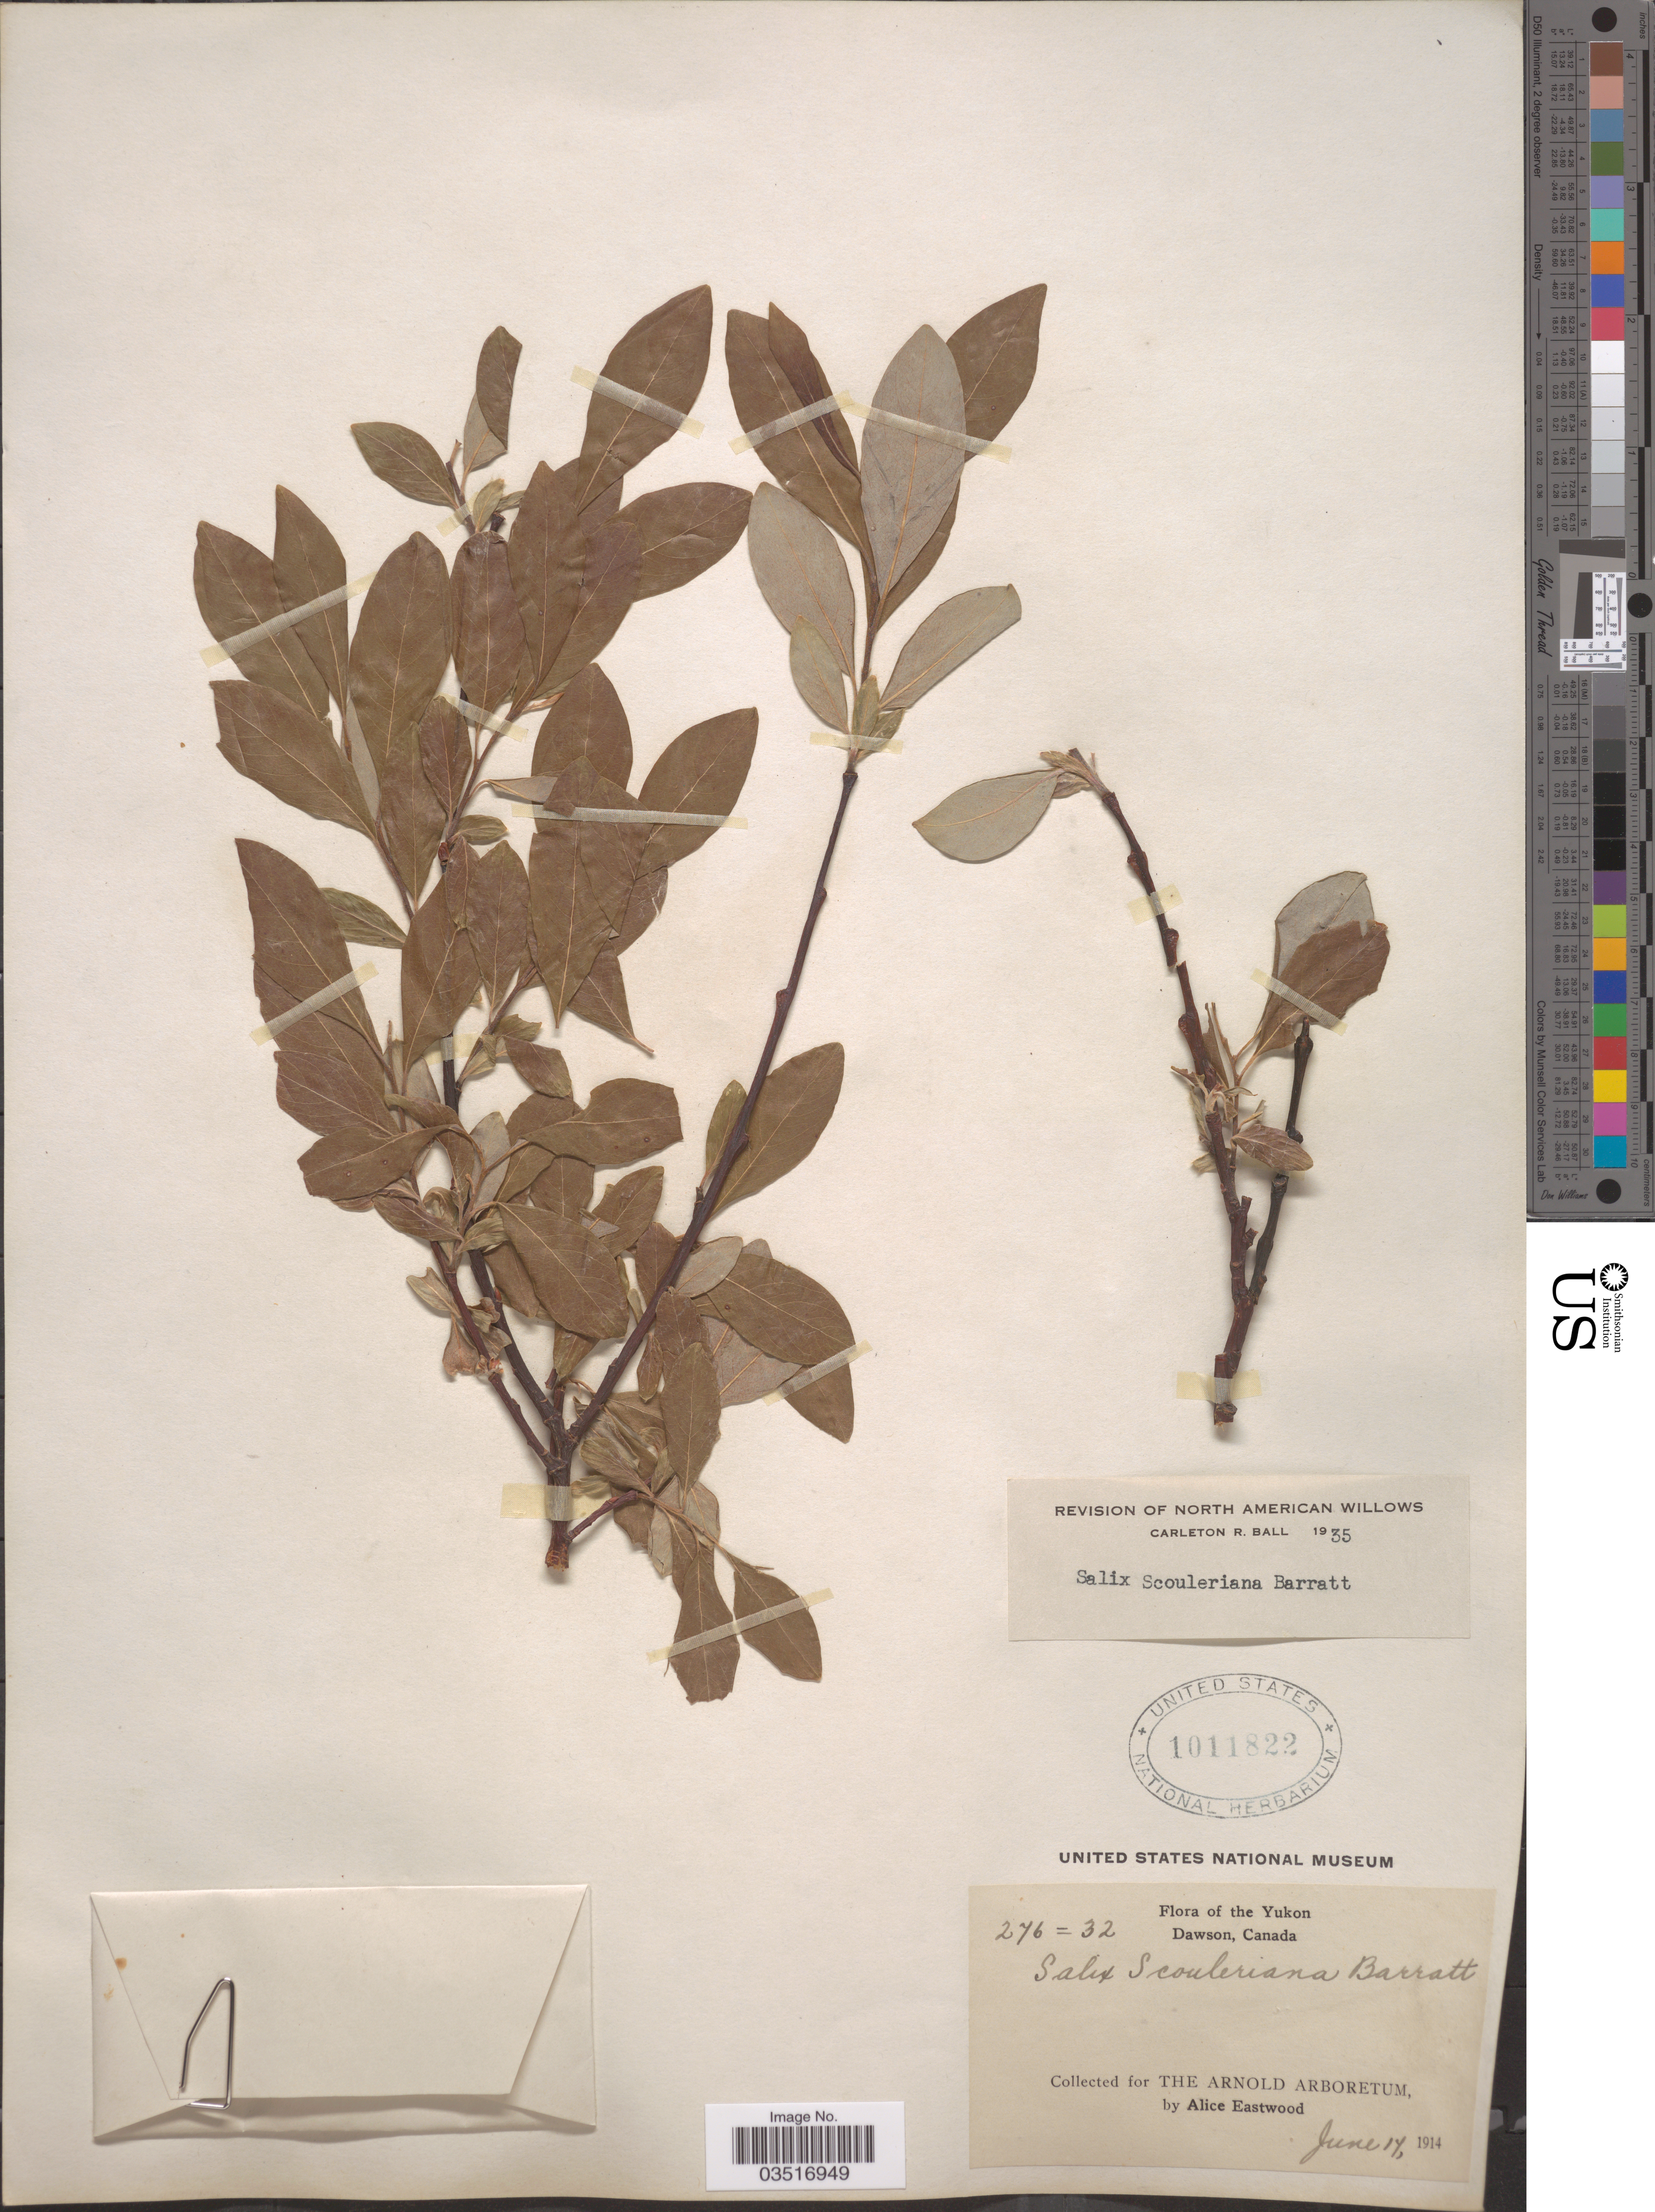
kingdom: Plantae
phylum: Tracheophyta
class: Magnoliopsida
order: Malpighiales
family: Salicaceae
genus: Salix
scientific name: Salix scouleriana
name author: Barratt ex Hook.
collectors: A. Eastwood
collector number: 276=32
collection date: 1914-06-17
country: Canada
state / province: Yukon Territory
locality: Yukon. Dawson.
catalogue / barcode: US 1011822